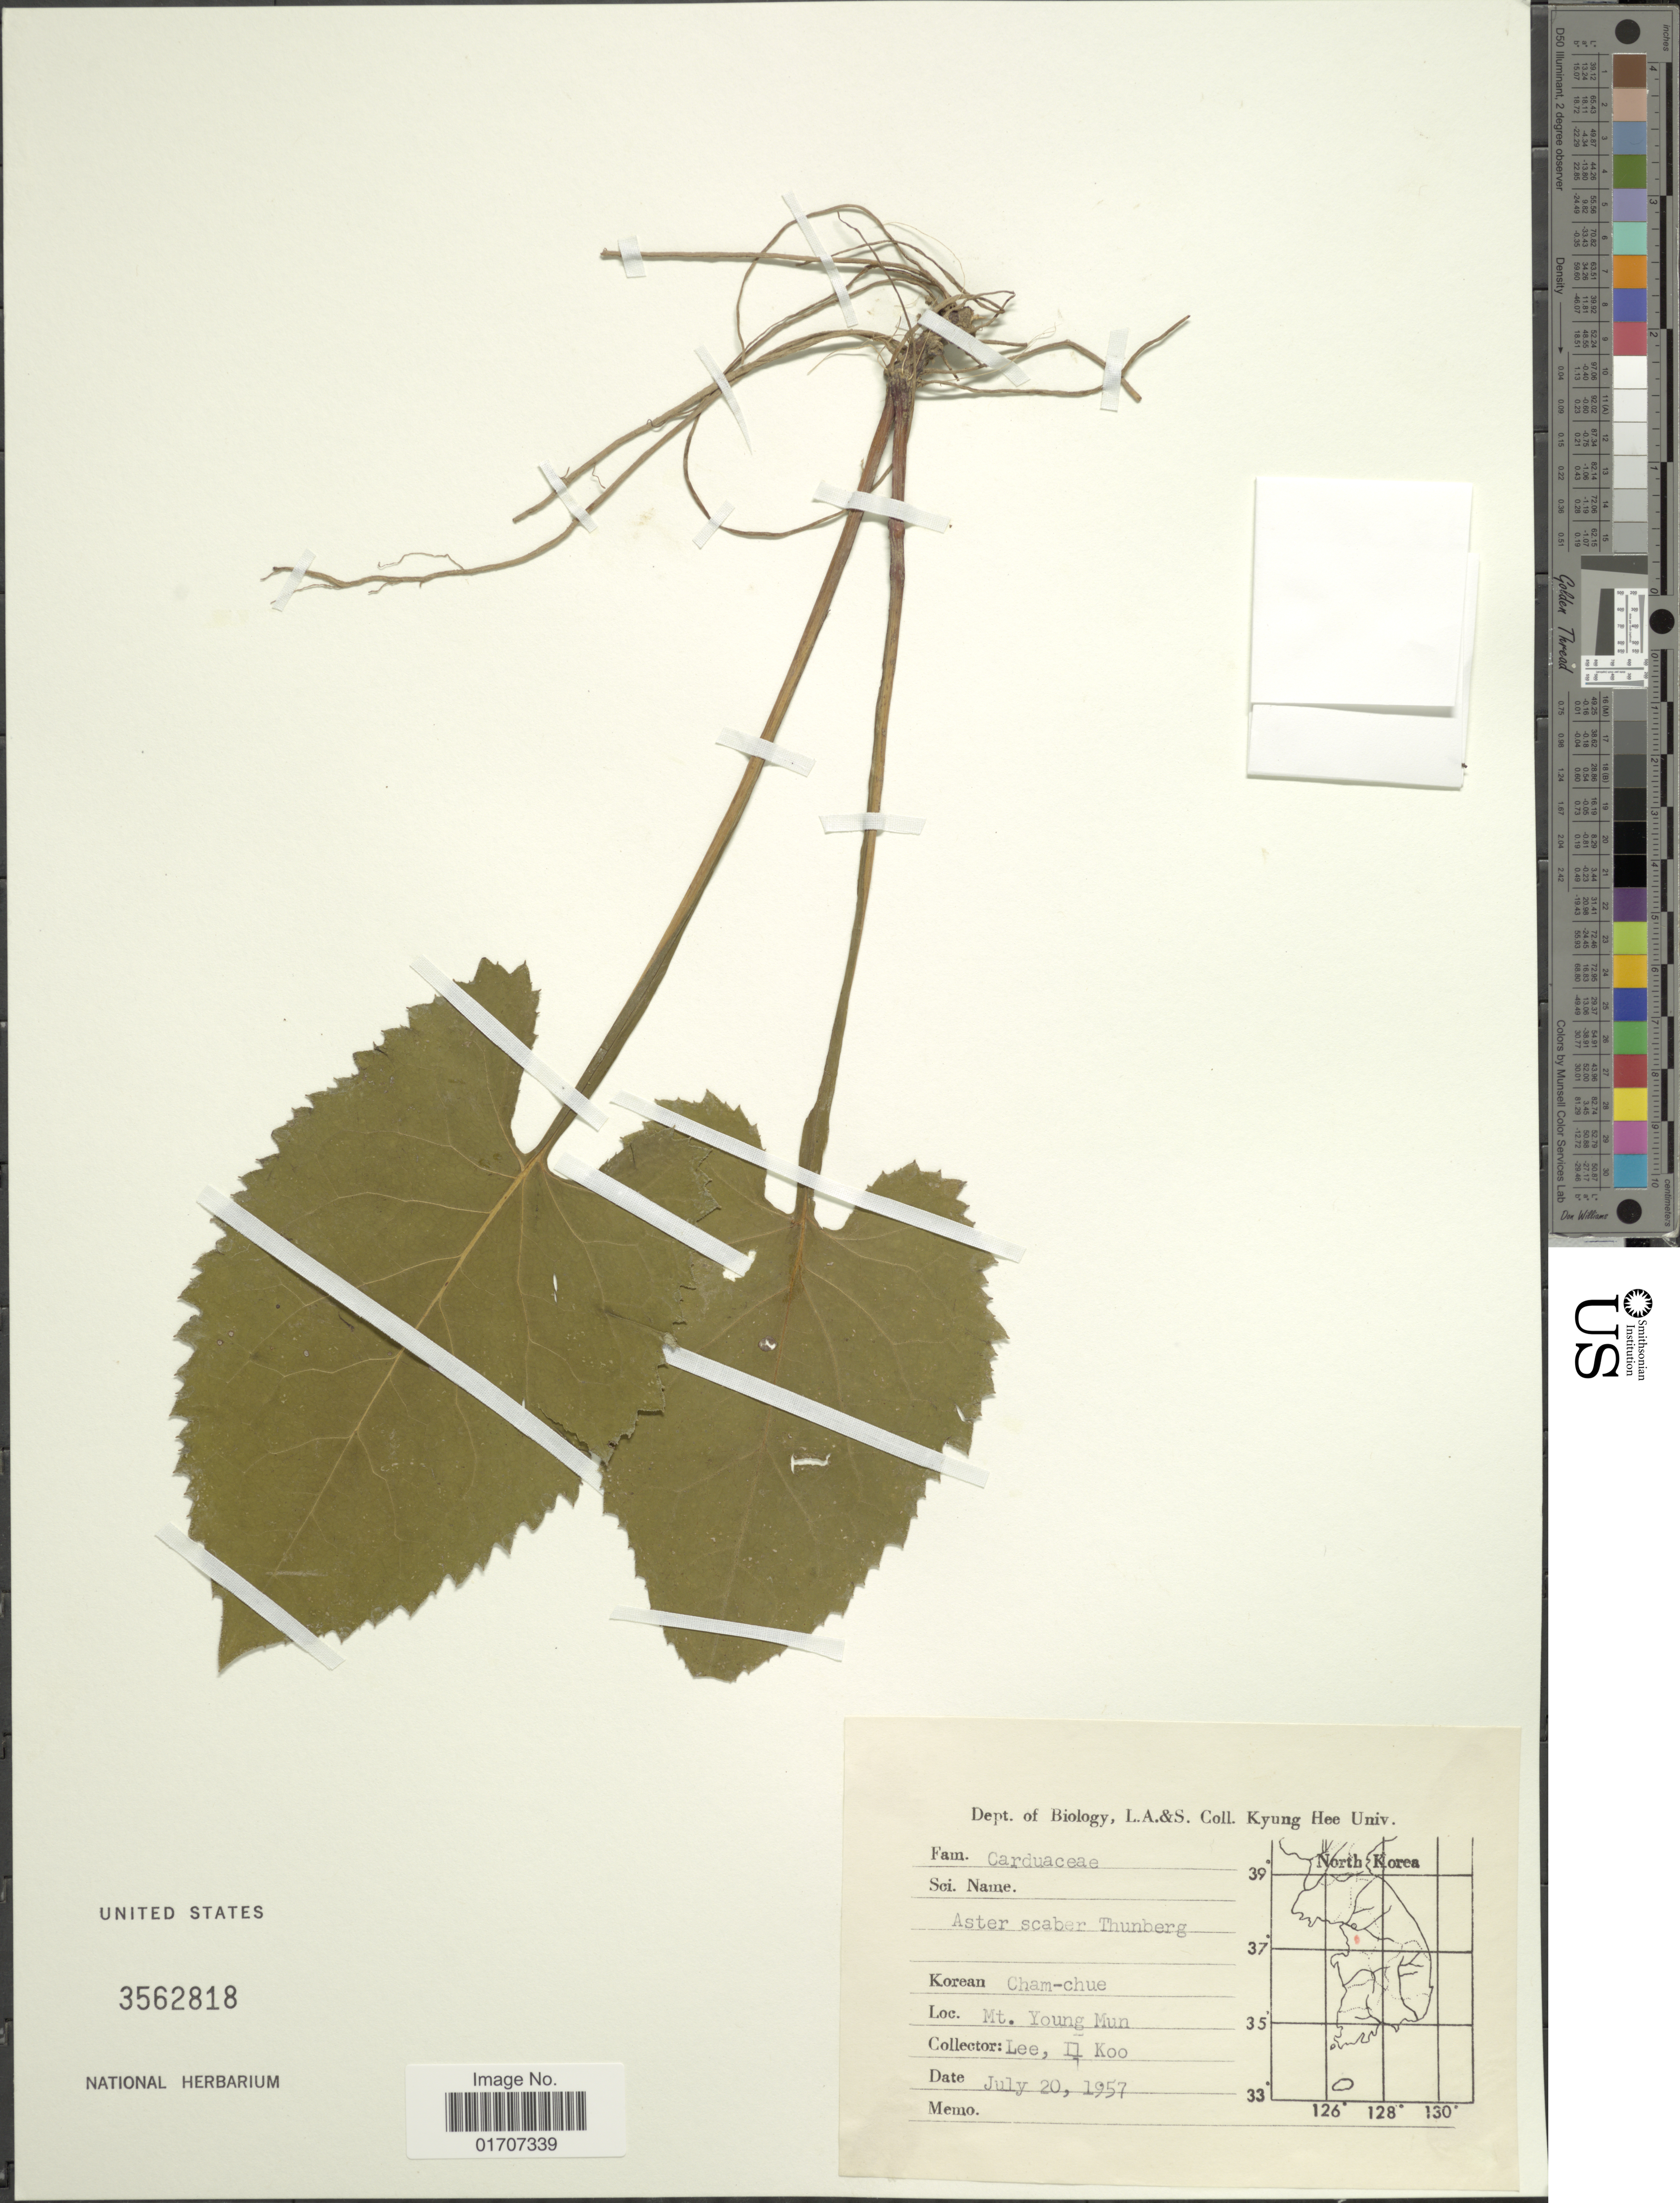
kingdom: Plantae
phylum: Tracheophyta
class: Magnoliopsida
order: Asterales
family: Asteraceae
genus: Doellingeria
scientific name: Doellingeria scabra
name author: (Thunb.) Nees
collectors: I. Lee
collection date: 1957-07-20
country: South Korea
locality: Mt. Young Mun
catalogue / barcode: US 3562818